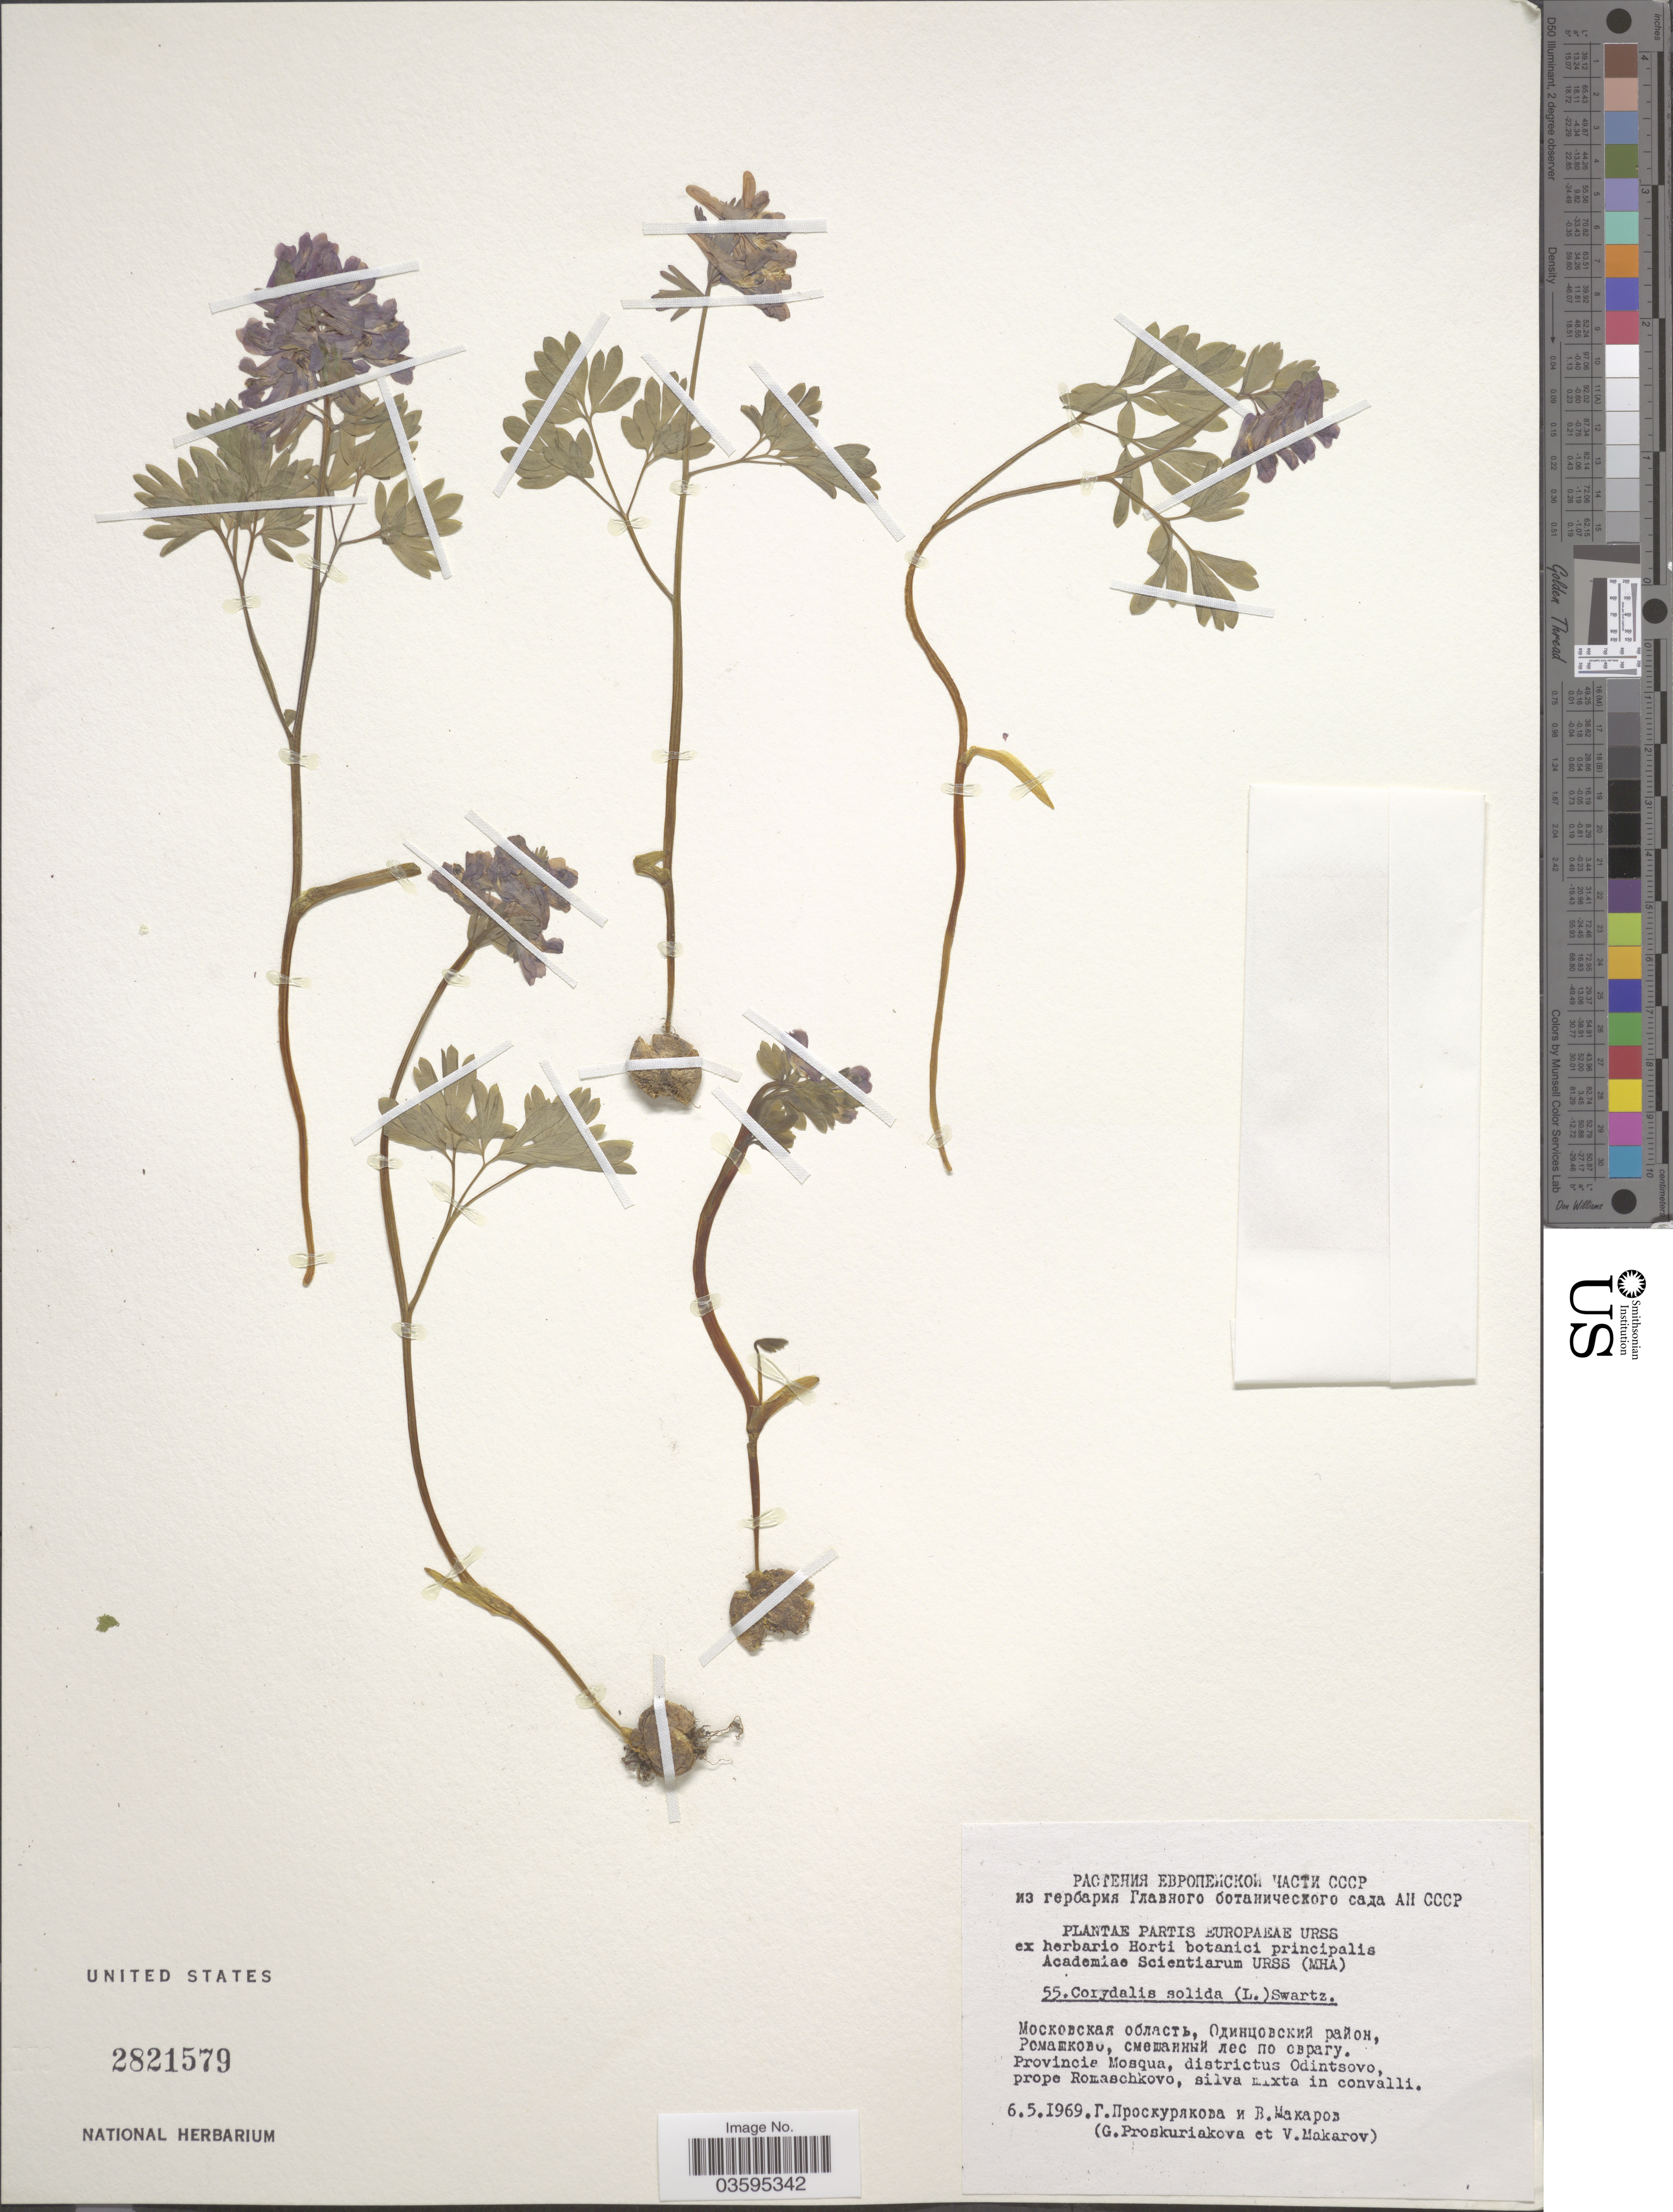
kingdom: Plantae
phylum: Tracheophyta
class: Magnoliopsida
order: Ranunculales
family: Papaveraceae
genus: Corydalis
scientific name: Corydalis solida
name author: (L.) Clairv.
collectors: G. Proskuriakova & V. Makarov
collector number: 55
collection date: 1969-05-06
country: Russian Federation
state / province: Moscow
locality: Provincia Mosque, districtus Odintsovo, prope Romaschkovo, silva mixta in convalli.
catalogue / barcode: US 2821579